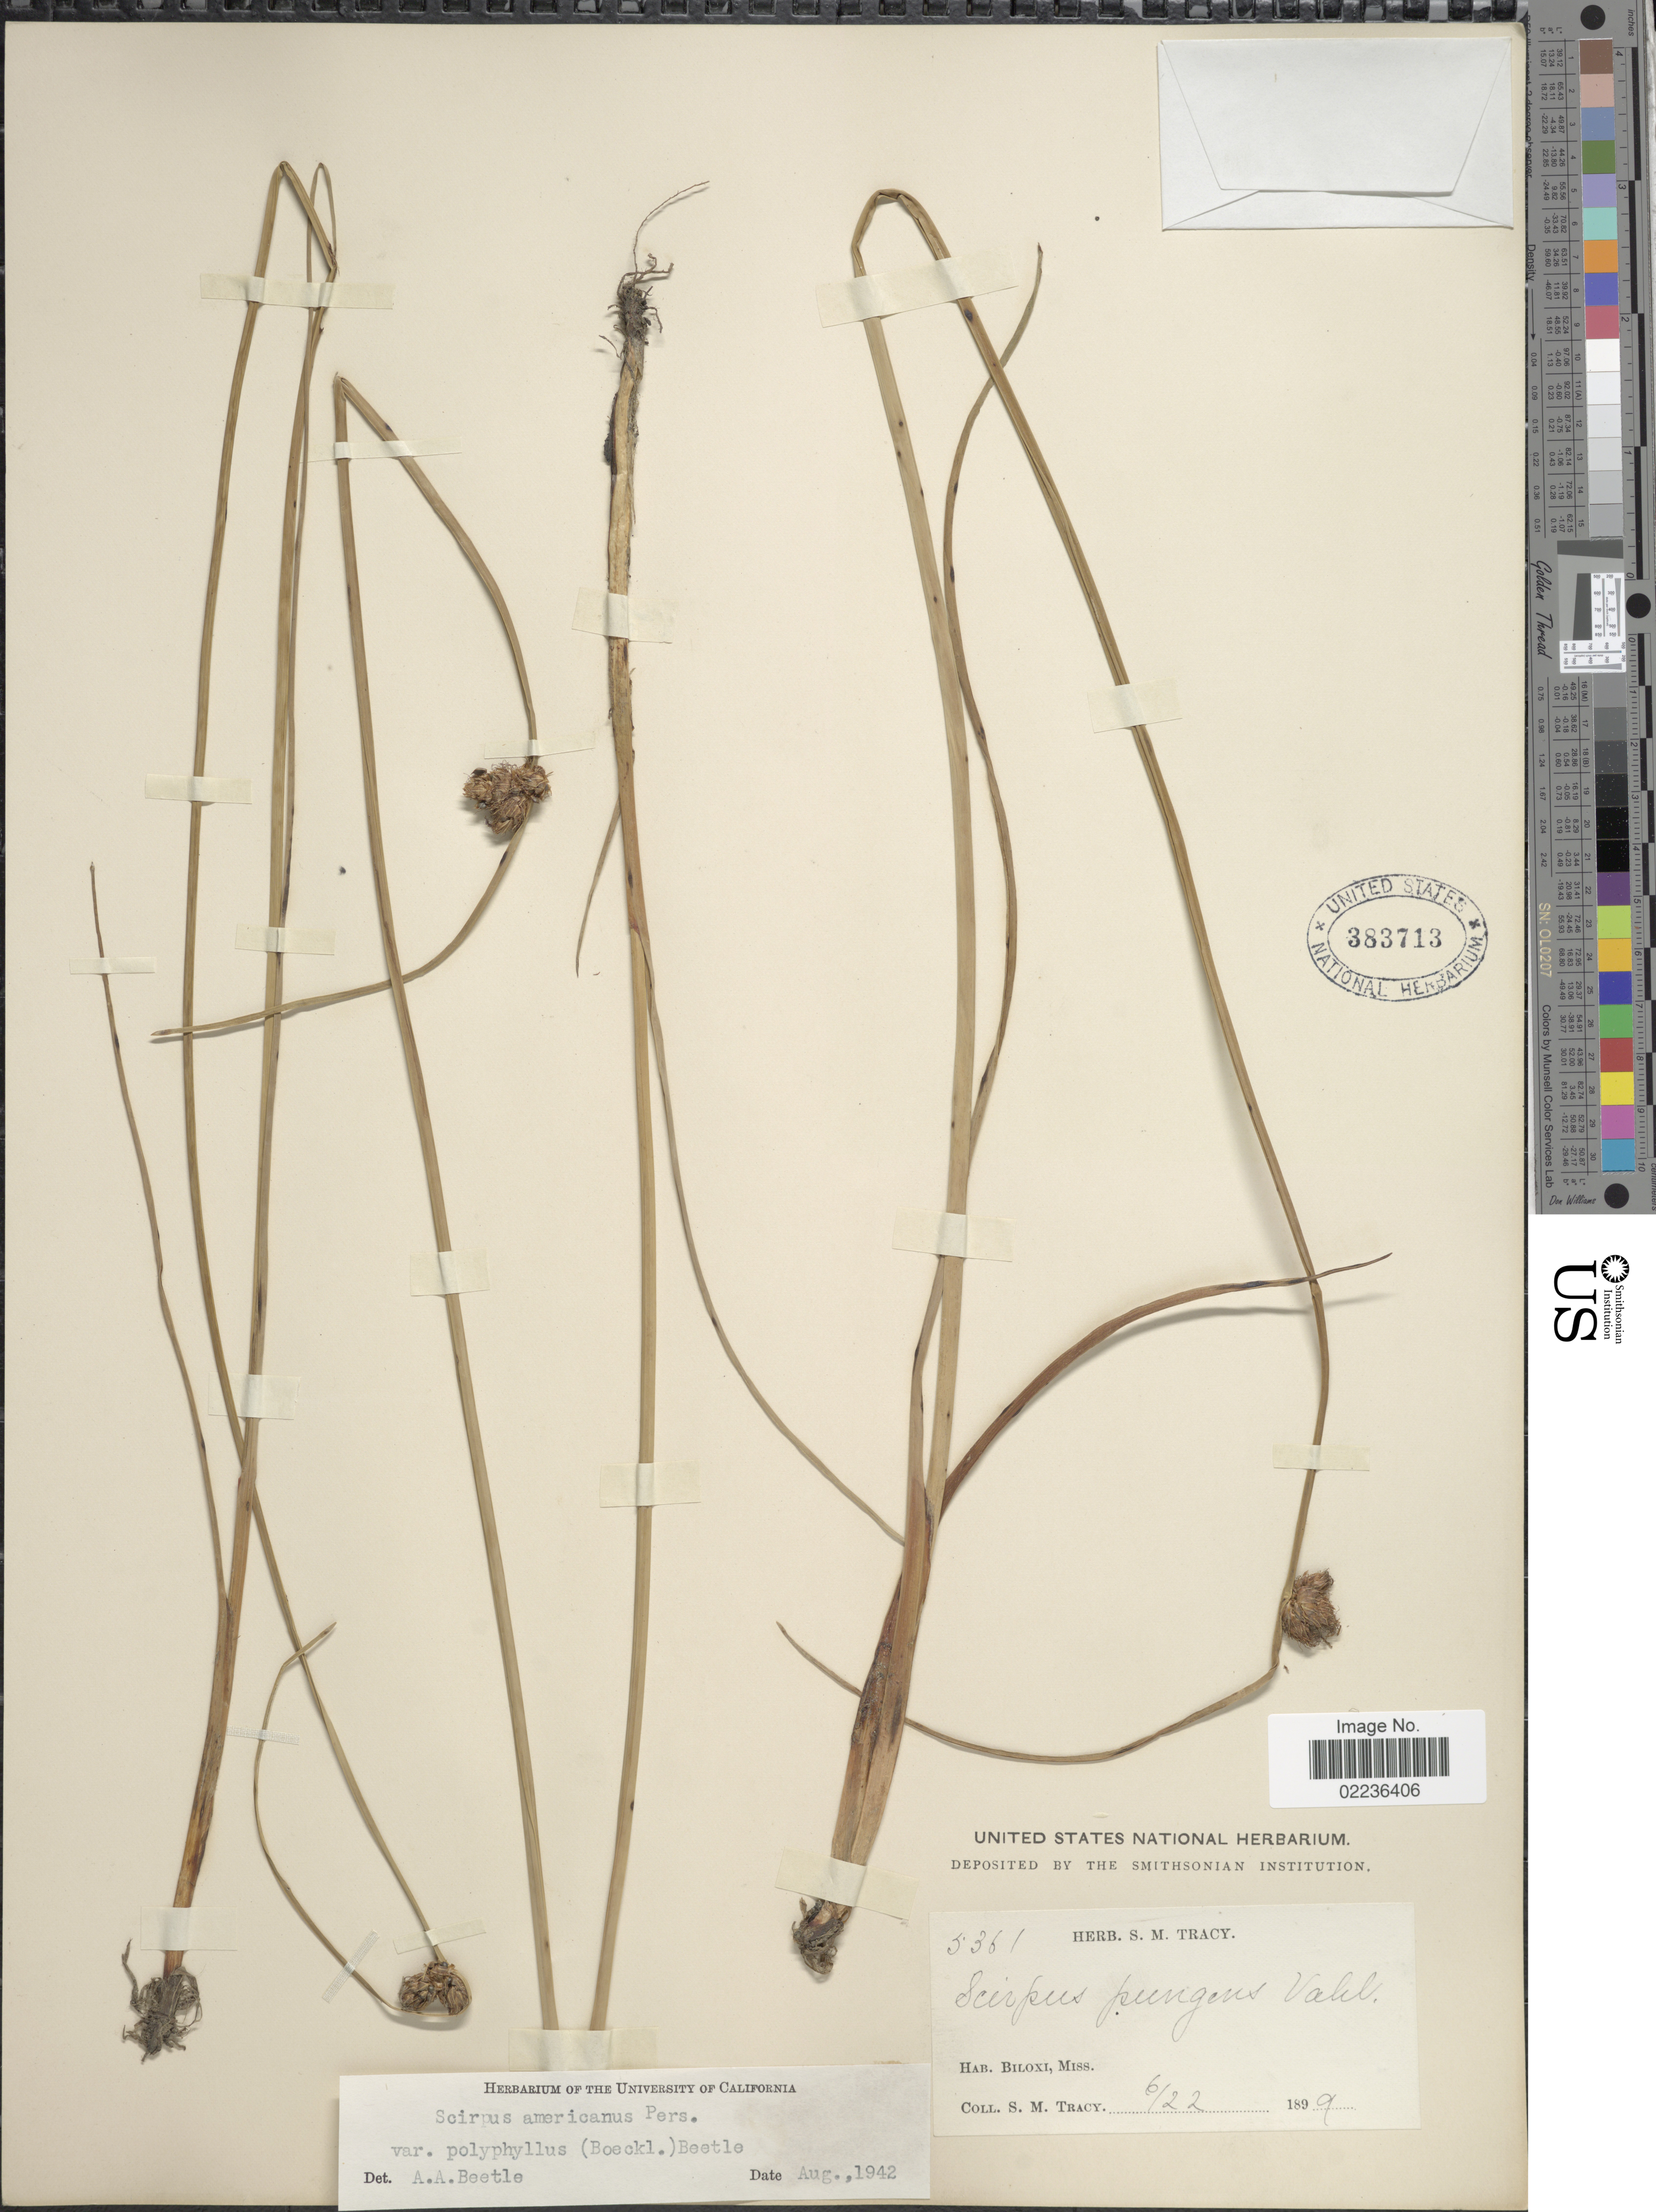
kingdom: Plantae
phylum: Tracheophyta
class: Liliopsida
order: Poales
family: Cyperaceae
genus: Schoenoplectus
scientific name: Schoenoplectus pungens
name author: (Vahl) Palla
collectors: S. M. Tracy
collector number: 5361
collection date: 1899-06-22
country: United States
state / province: Mississippi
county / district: Harrison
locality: Biloxi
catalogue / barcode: US 383713